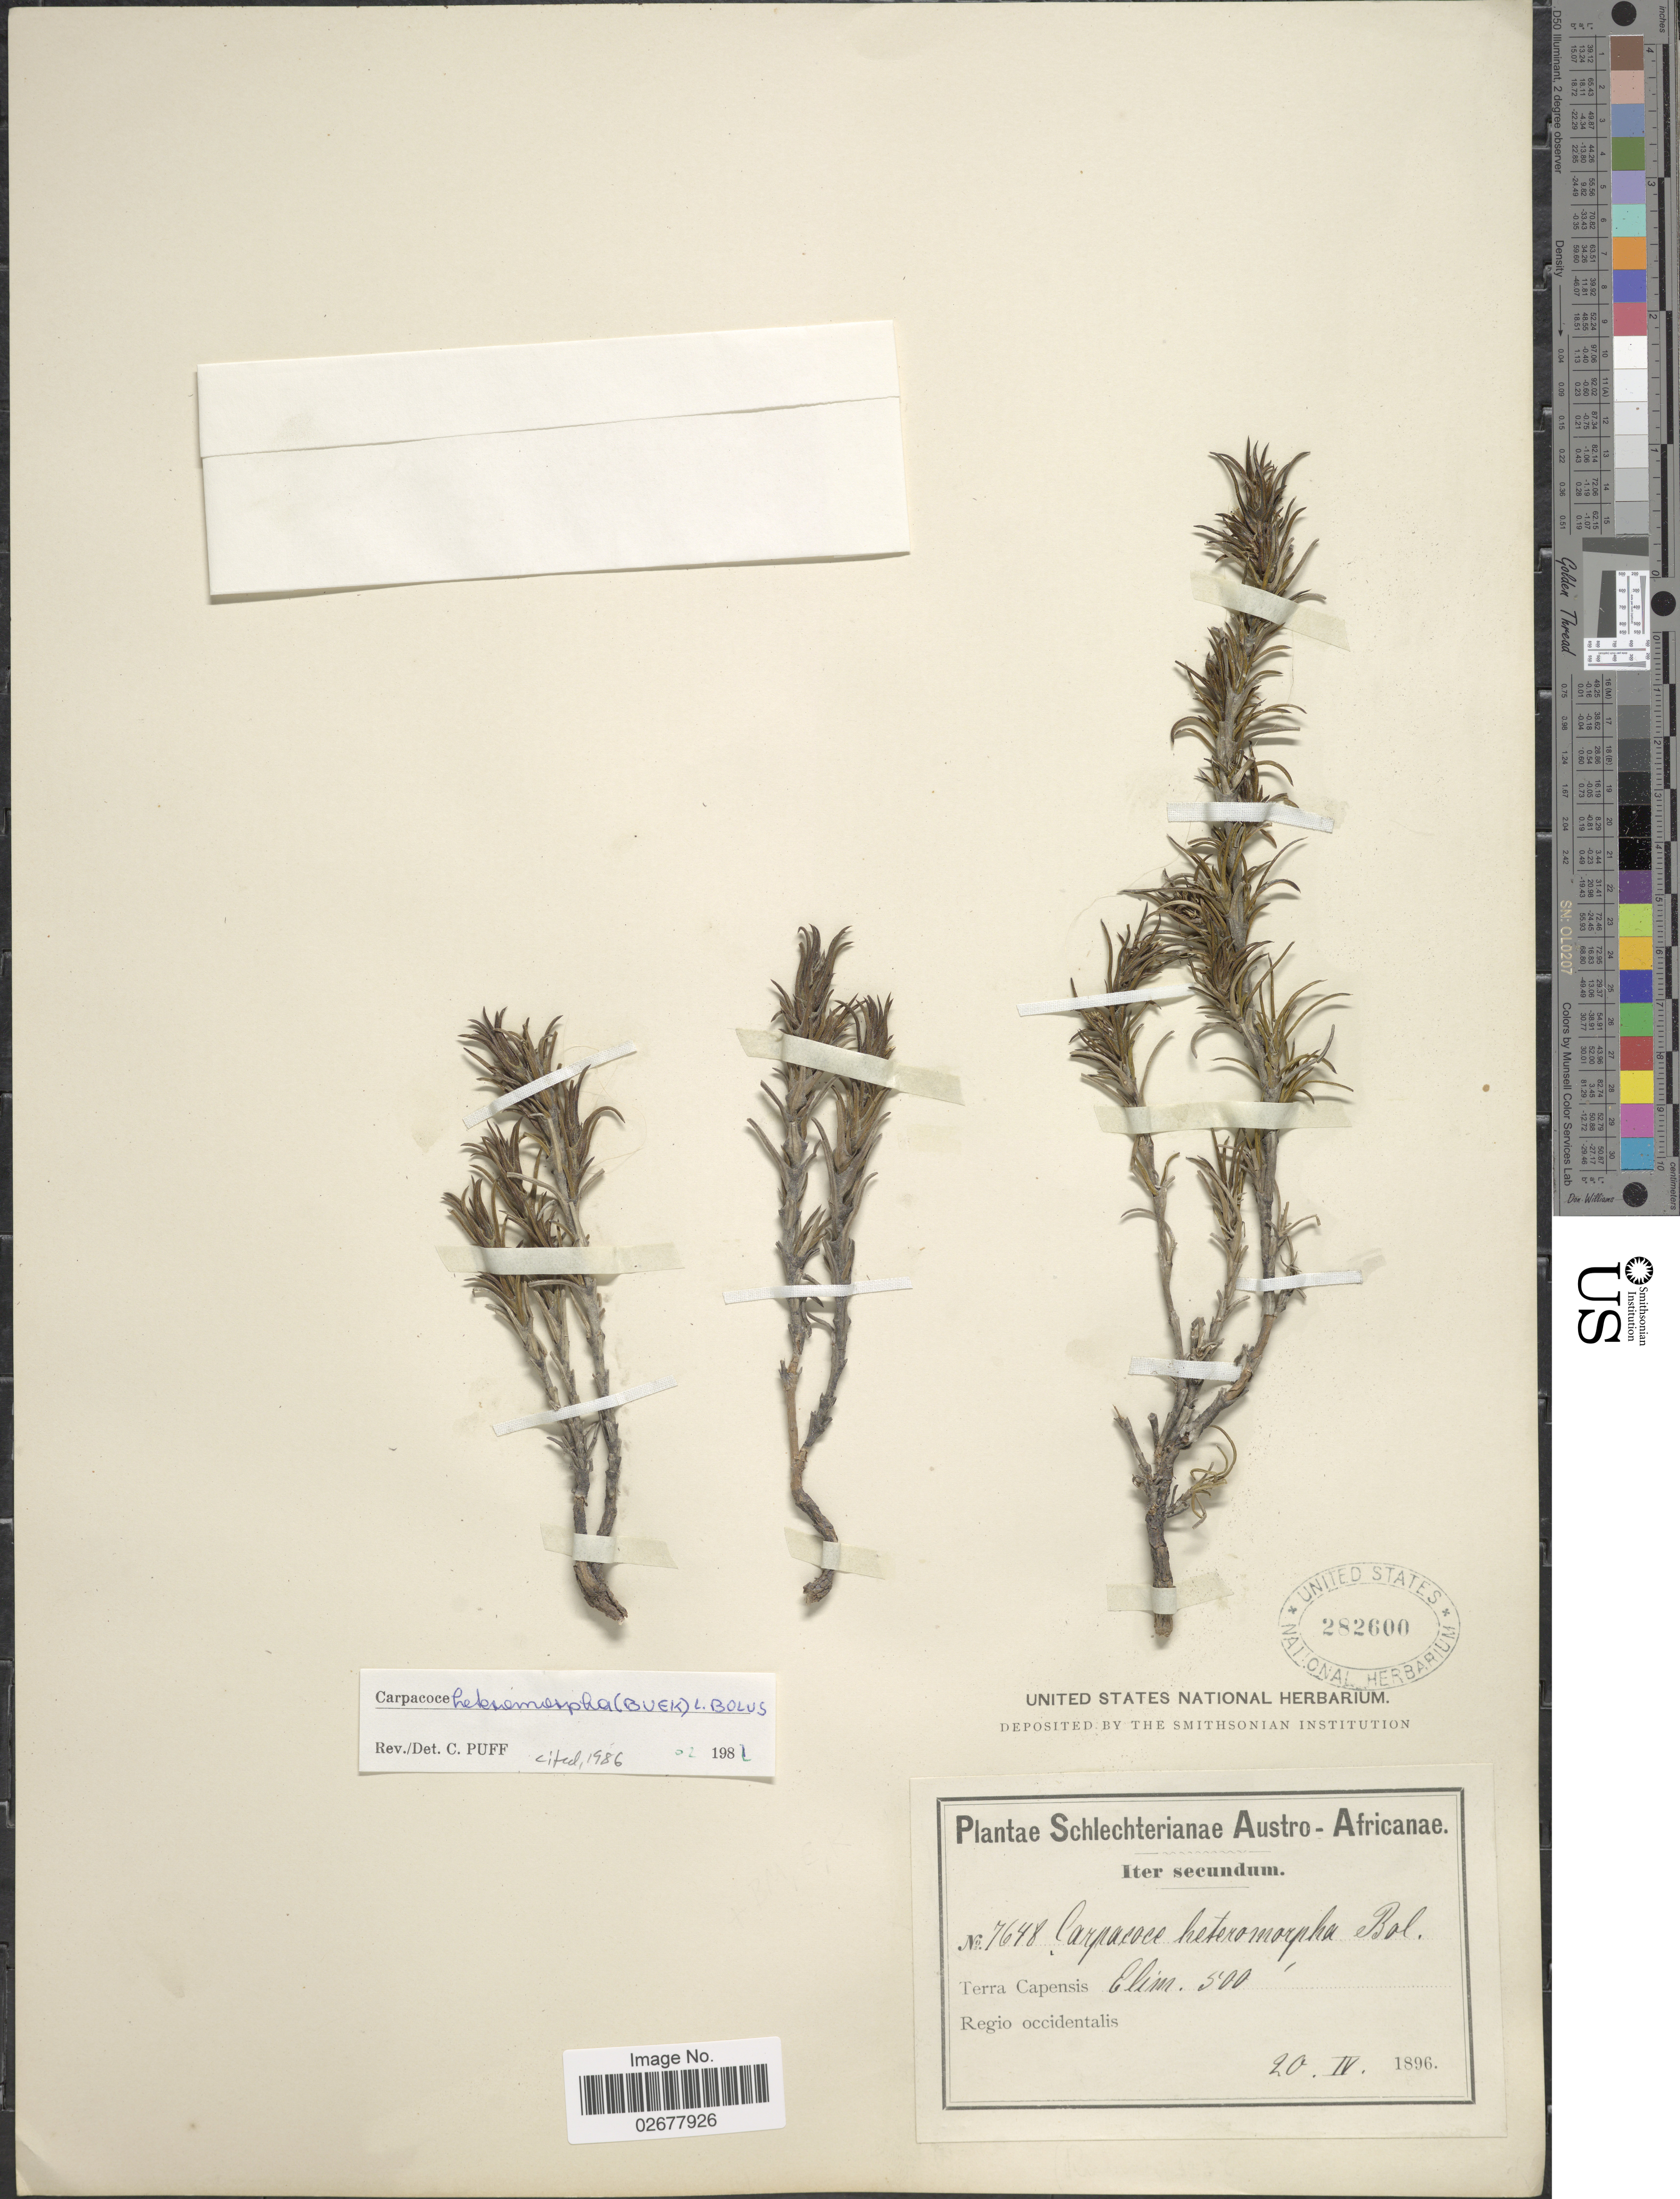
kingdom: Plantae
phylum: Tracheophyta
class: Magnoliopsida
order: Gentianales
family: Rubiaceae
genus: Carpacoce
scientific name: Carpacoce heteromorpha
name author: (H. Buek) Bolus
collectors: Schlechter, --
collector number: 7648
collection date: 1896-04-20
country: South Africa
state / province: Western Cape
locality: Austro-Africanae, Terra Capensis, Elim, Regio occidentalis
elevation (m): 152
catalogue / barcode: US 282600